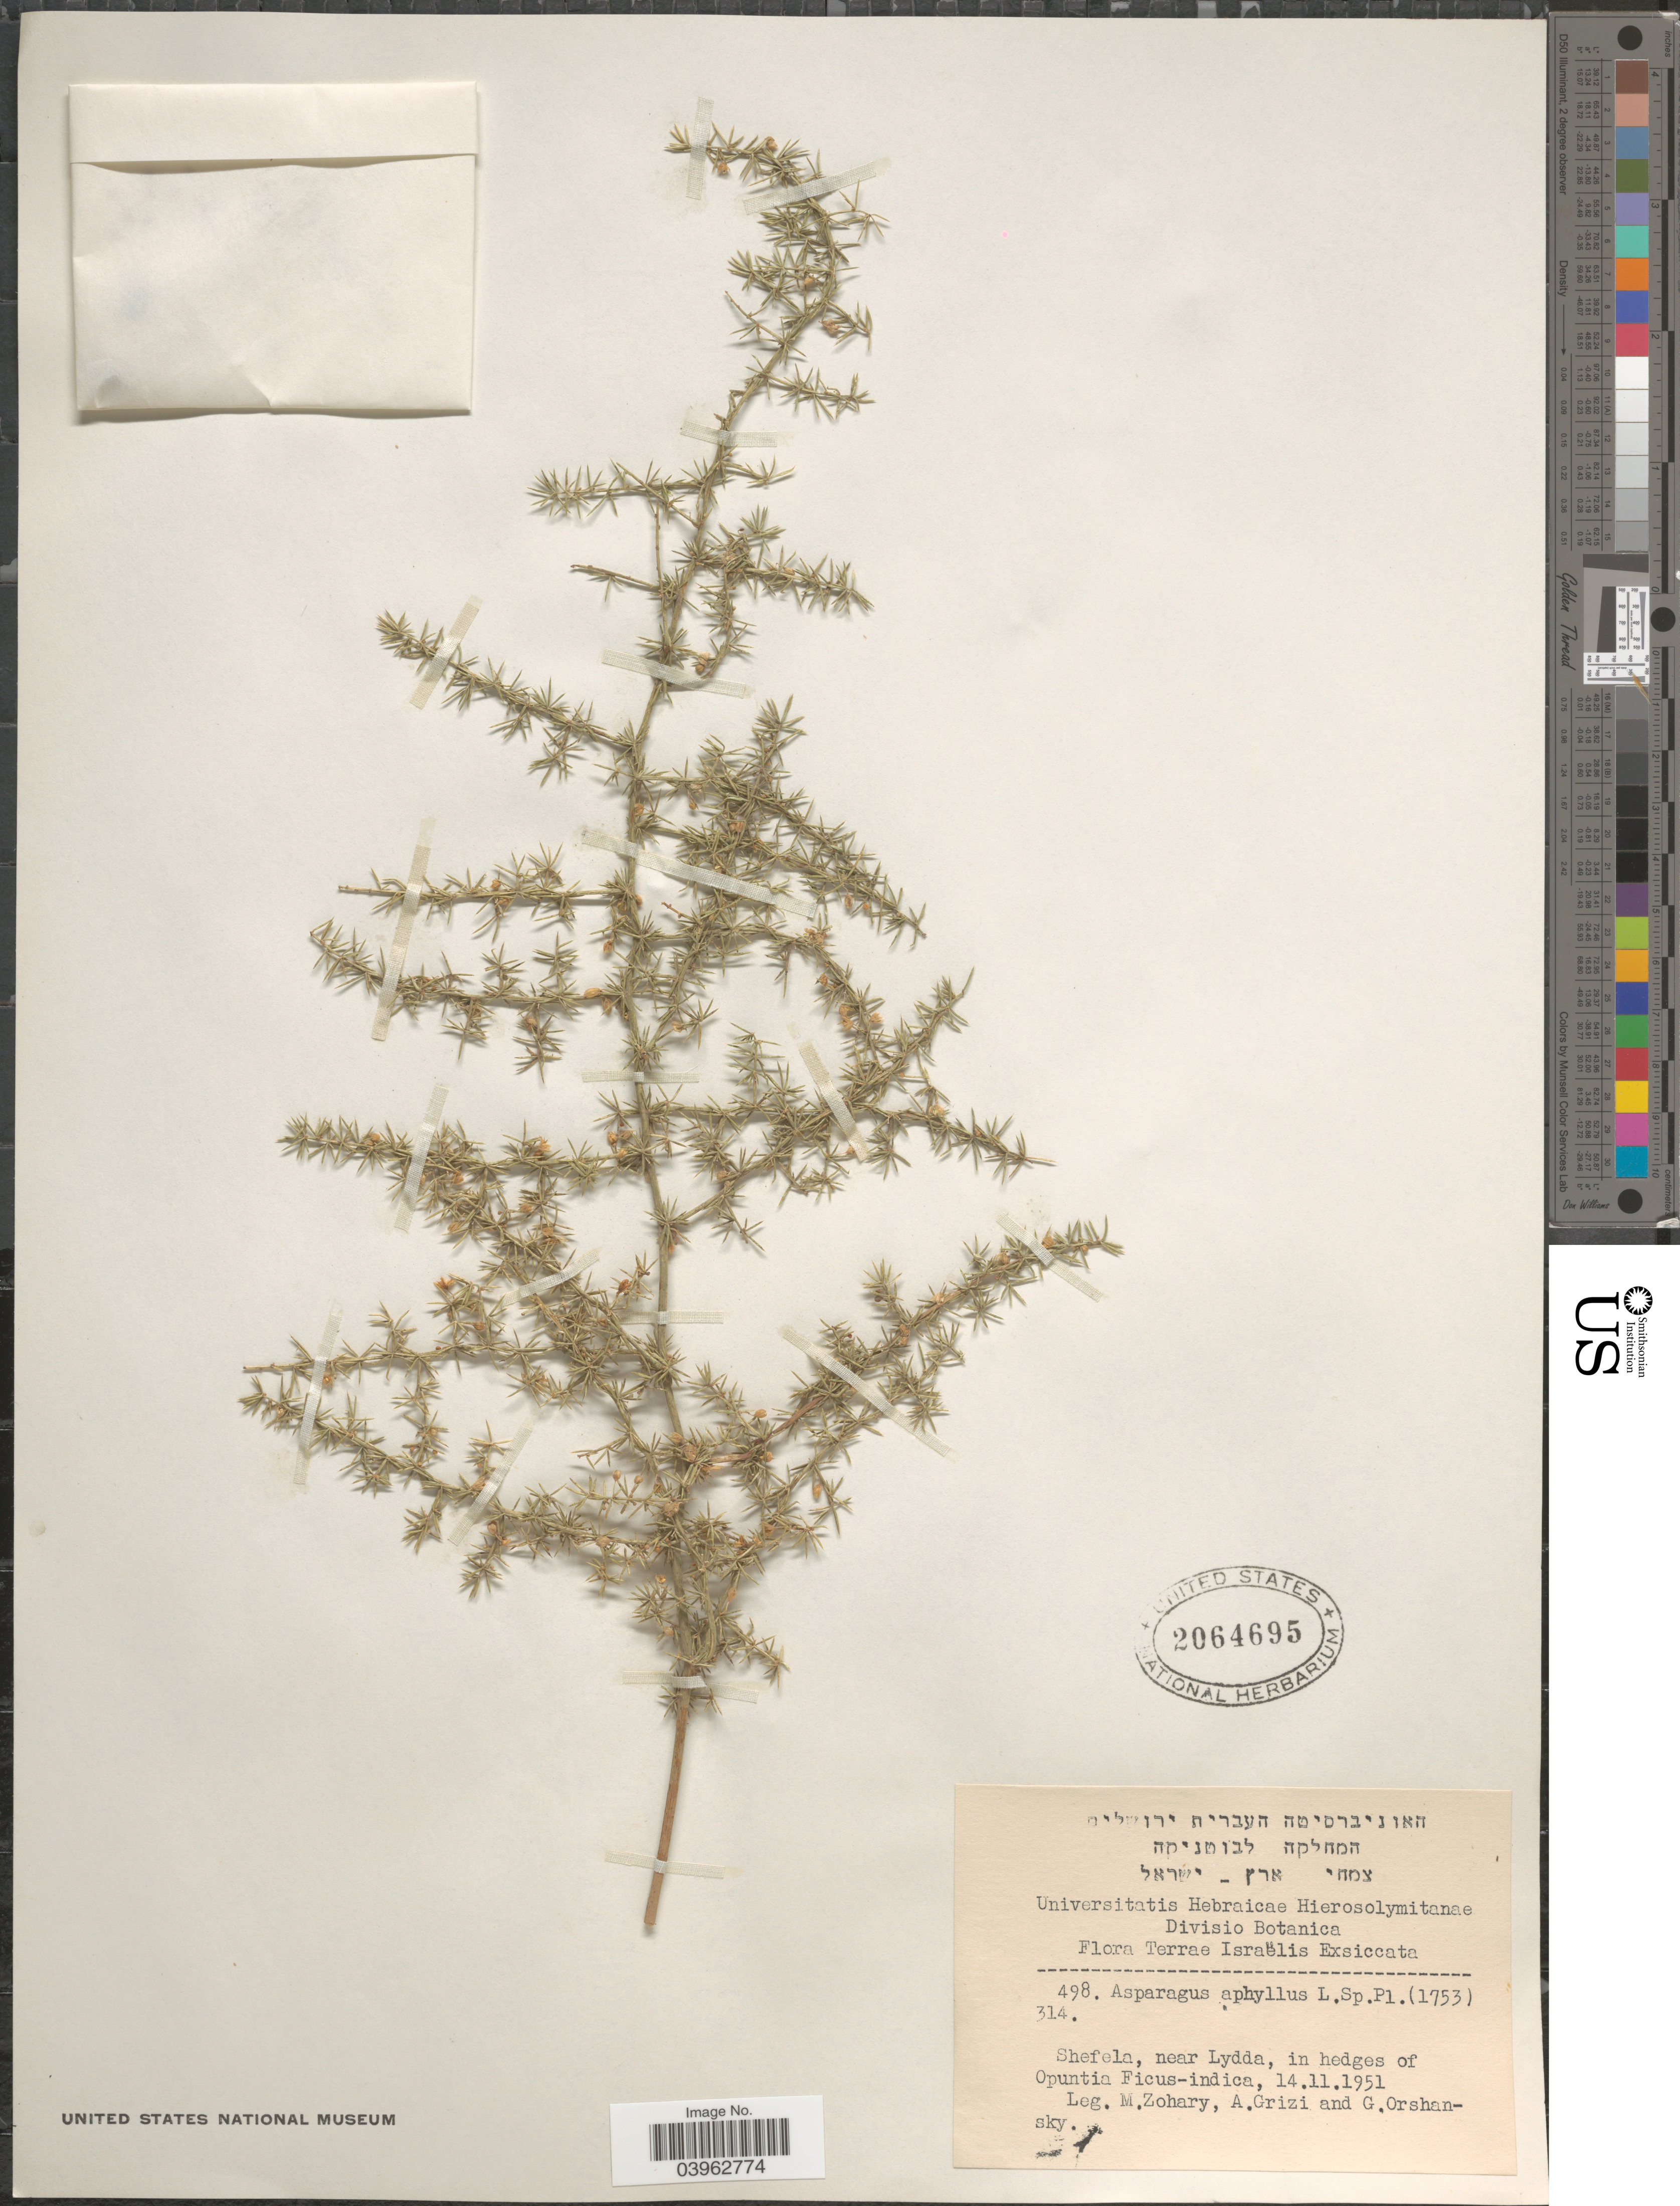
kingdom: Plantae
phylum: Tracheophyta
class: Liliopsida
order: Asparagales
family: Asparagaceae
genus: Asparagus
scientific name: Asparagus aphyllus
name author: L.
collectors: M. Zohary, A. Grizi & G. Orshansky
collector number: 498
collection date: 1951-11-14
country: Israel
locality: Terrae Israëlis. Shefela, near Lydda, in hedges of Opuntia Ficus-indica.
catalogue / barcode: US 2064695